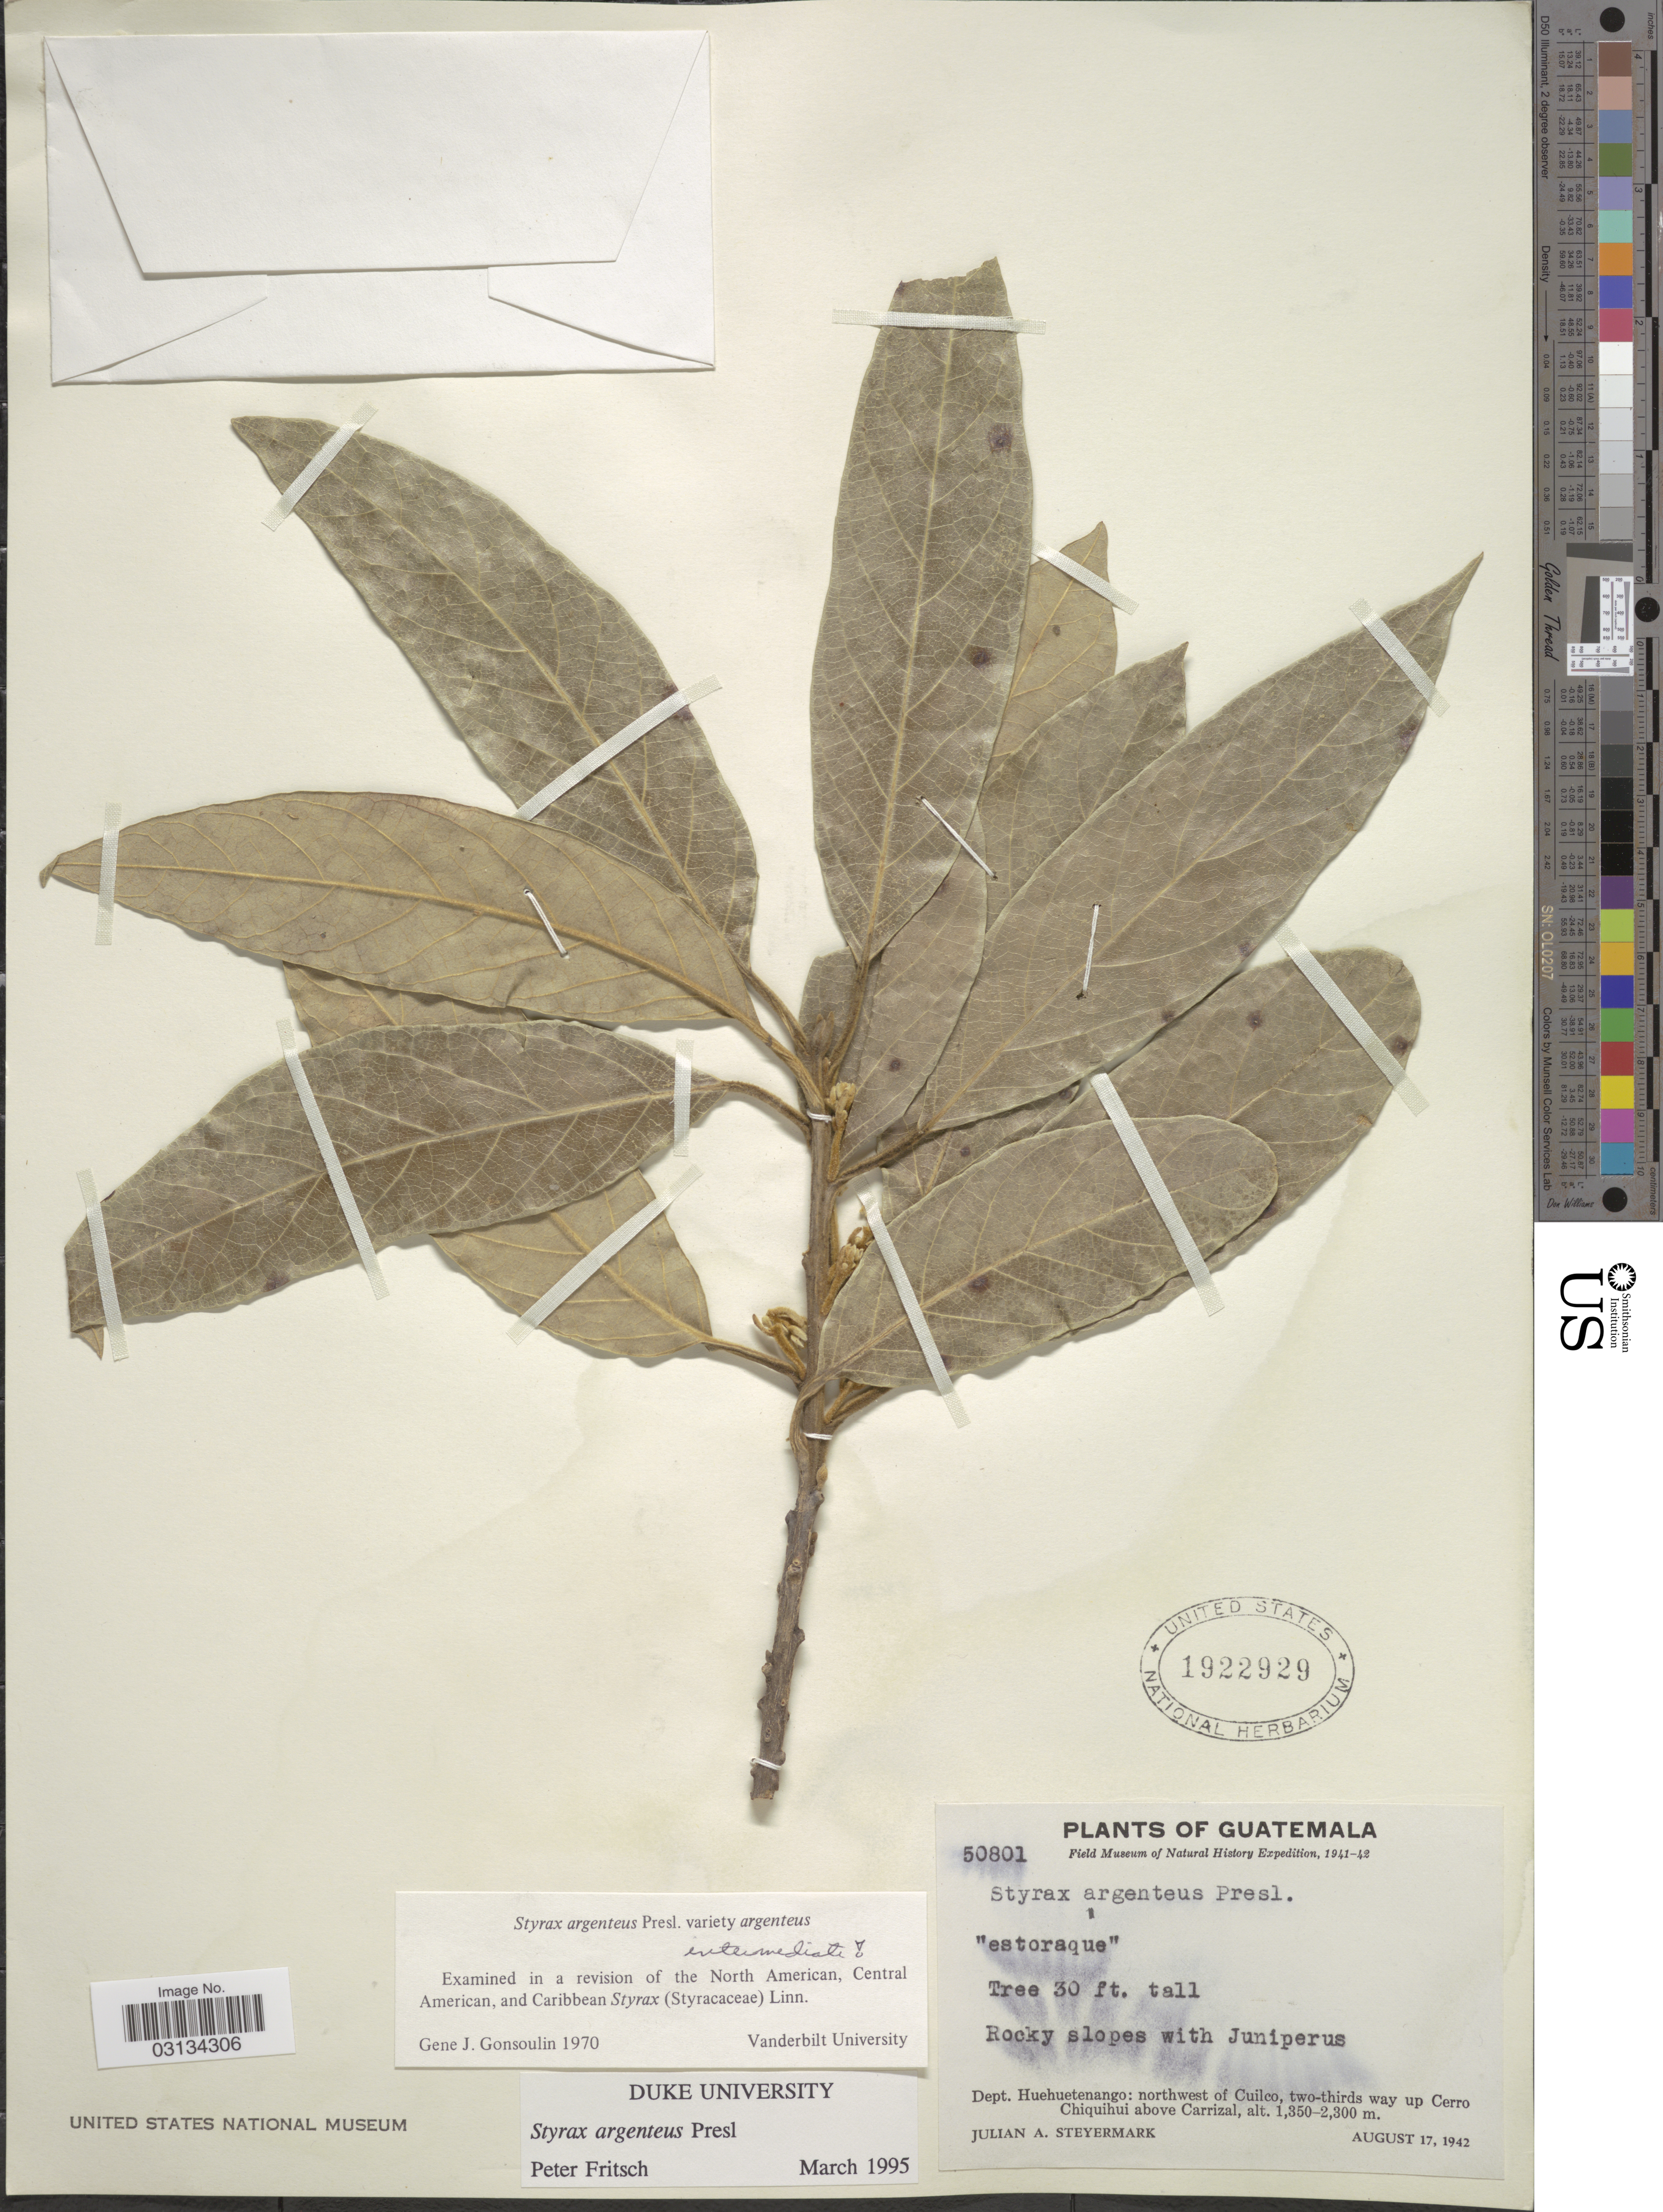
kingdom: Plantae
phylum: Tracheophyta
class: Magnoliopsida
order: Ericales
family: Styracaceae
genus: Styrax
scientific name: Styrax argenteus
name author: C. Presl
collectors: J. Steyermark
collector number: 50801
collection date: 1942-08-17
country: Guatemala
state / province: Huehuetenango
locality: Dept. Huehuetenango: northwest of Cuilco, two-thirds way up Cerro Chiquihui above Carrizal.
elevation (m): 1350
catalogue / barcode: US 1922929